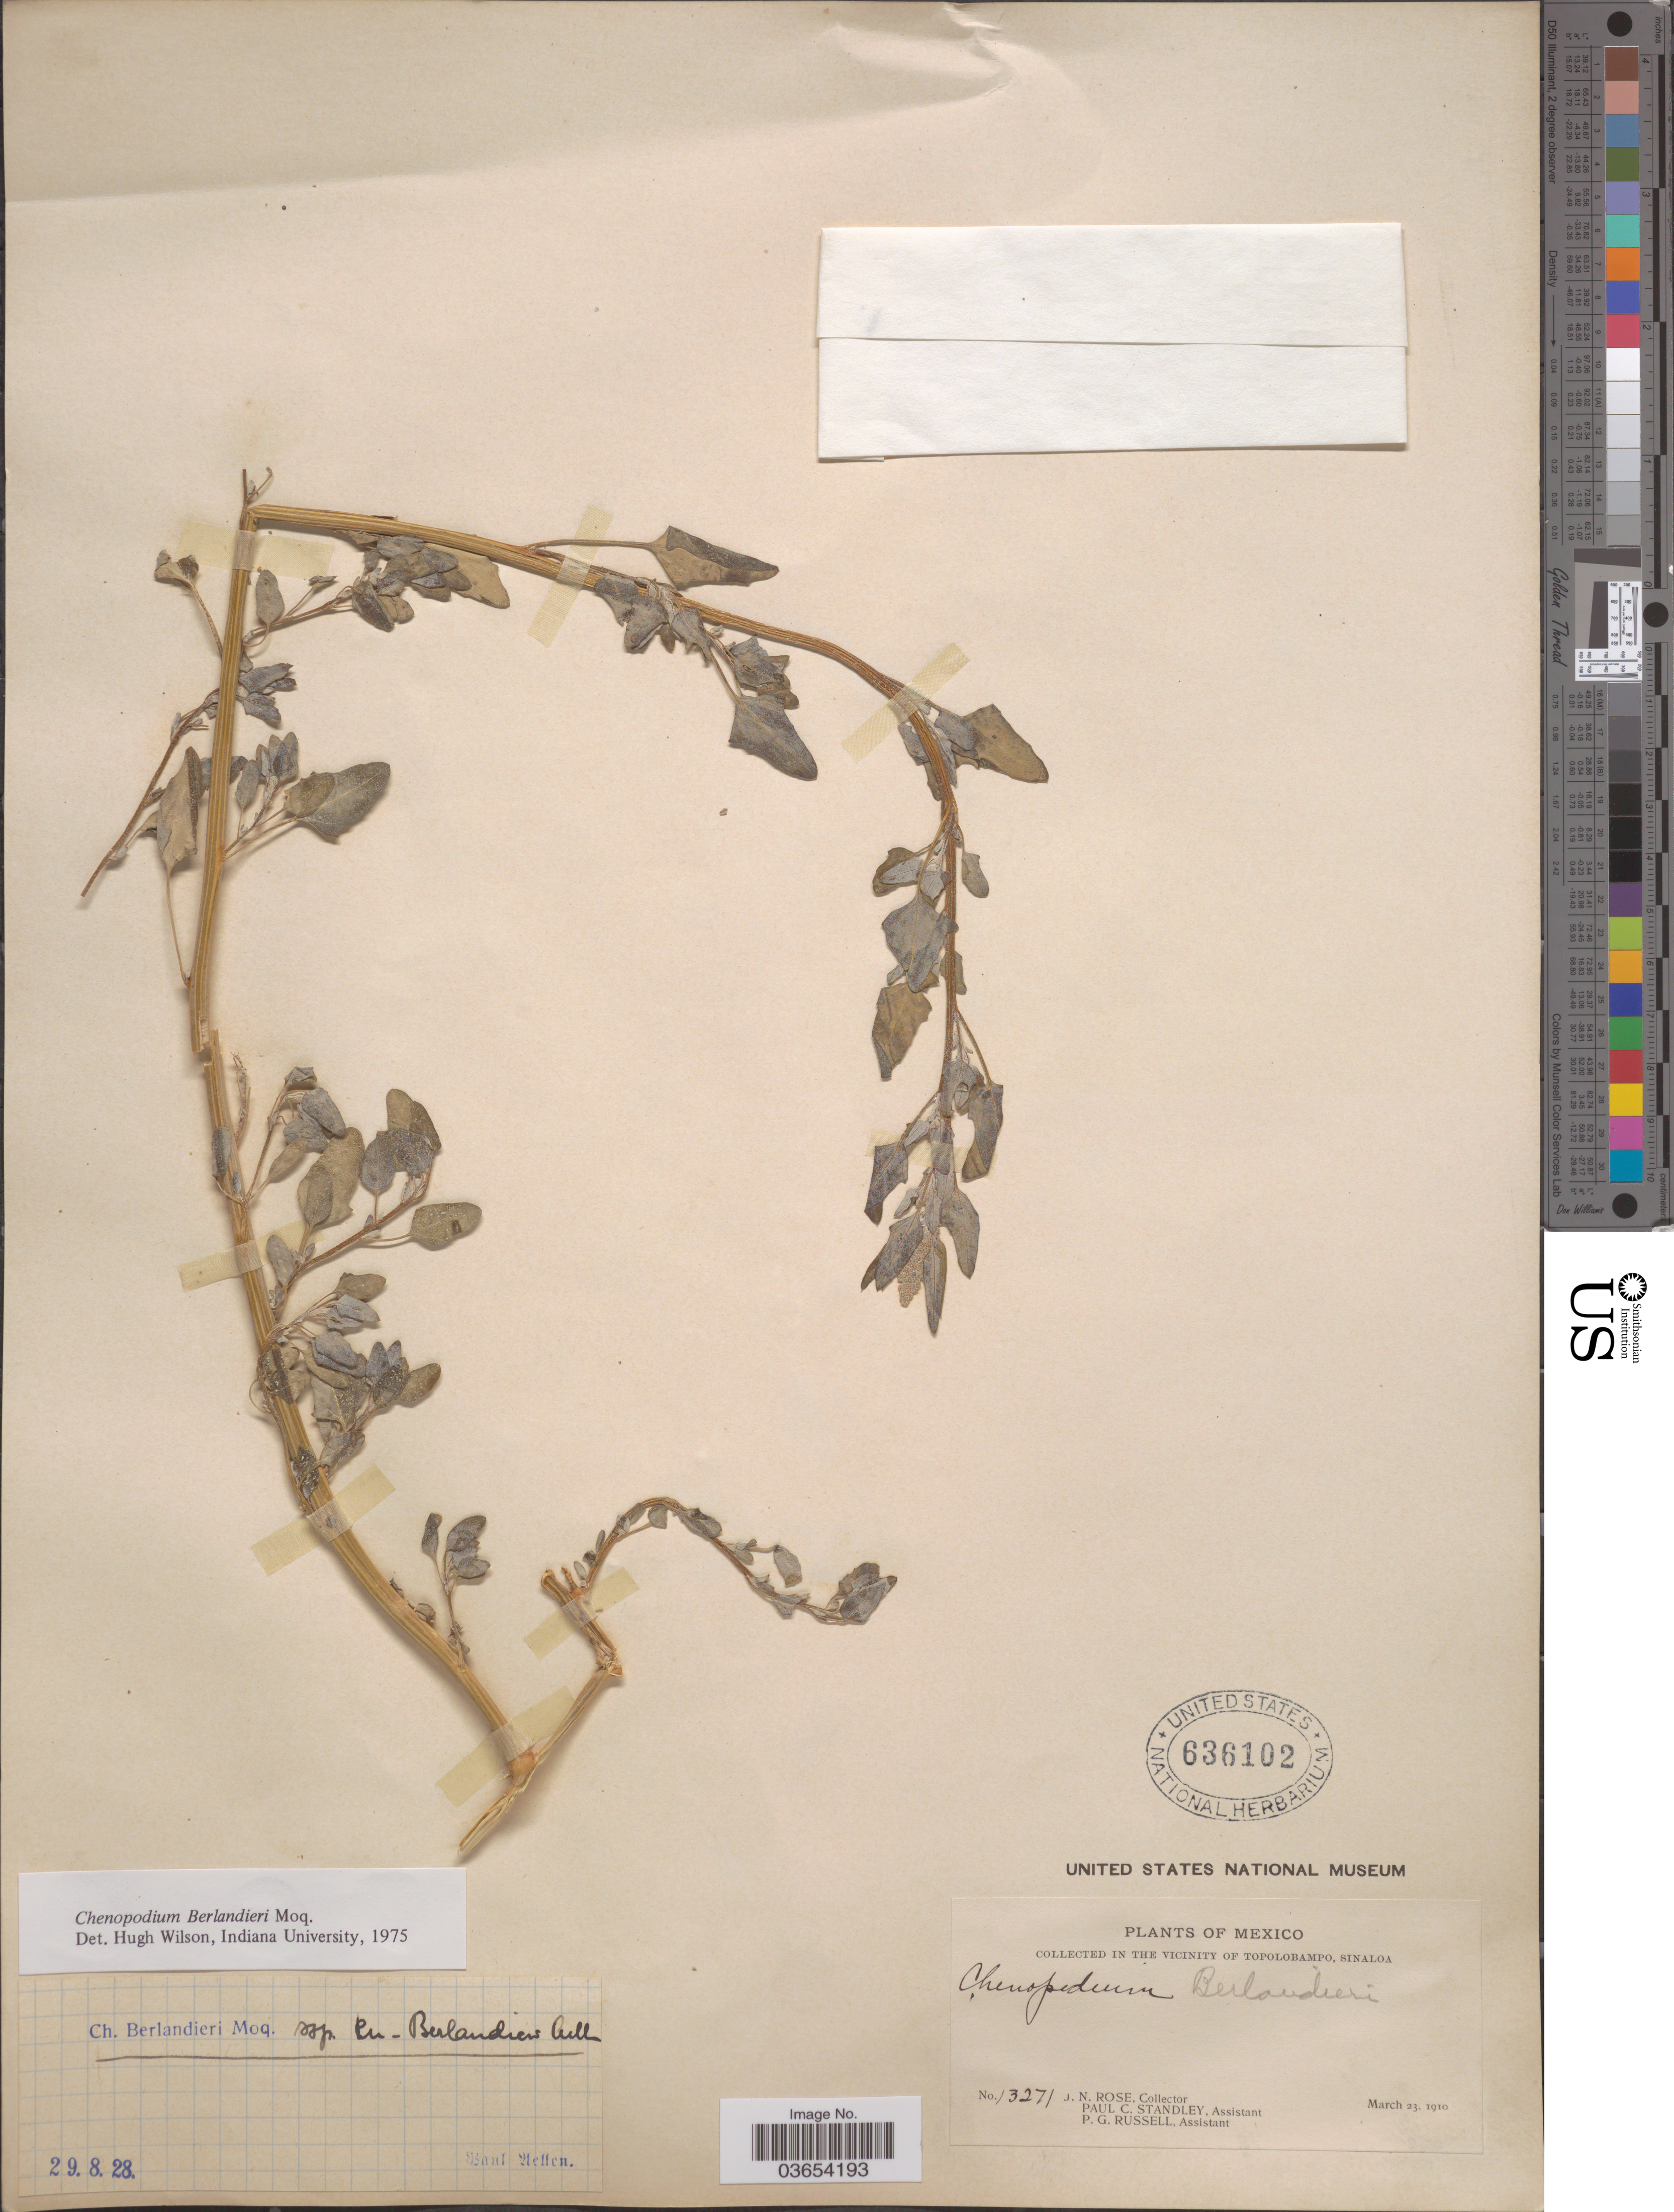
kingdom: Plantae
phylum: Tracheophyta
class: Magnoliopsida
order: Caryophyllales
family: Amaranthaceae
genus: Chenopodium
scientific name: Chenopodium berlandieri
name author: Moq.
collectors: J. N. Rose, P. C. Standley & P. G. Russell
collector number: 13271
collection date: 1910-03-23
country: Mexico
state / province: Sinaloa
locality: In the vicinity of Topolobampo.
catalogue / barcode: US 636102